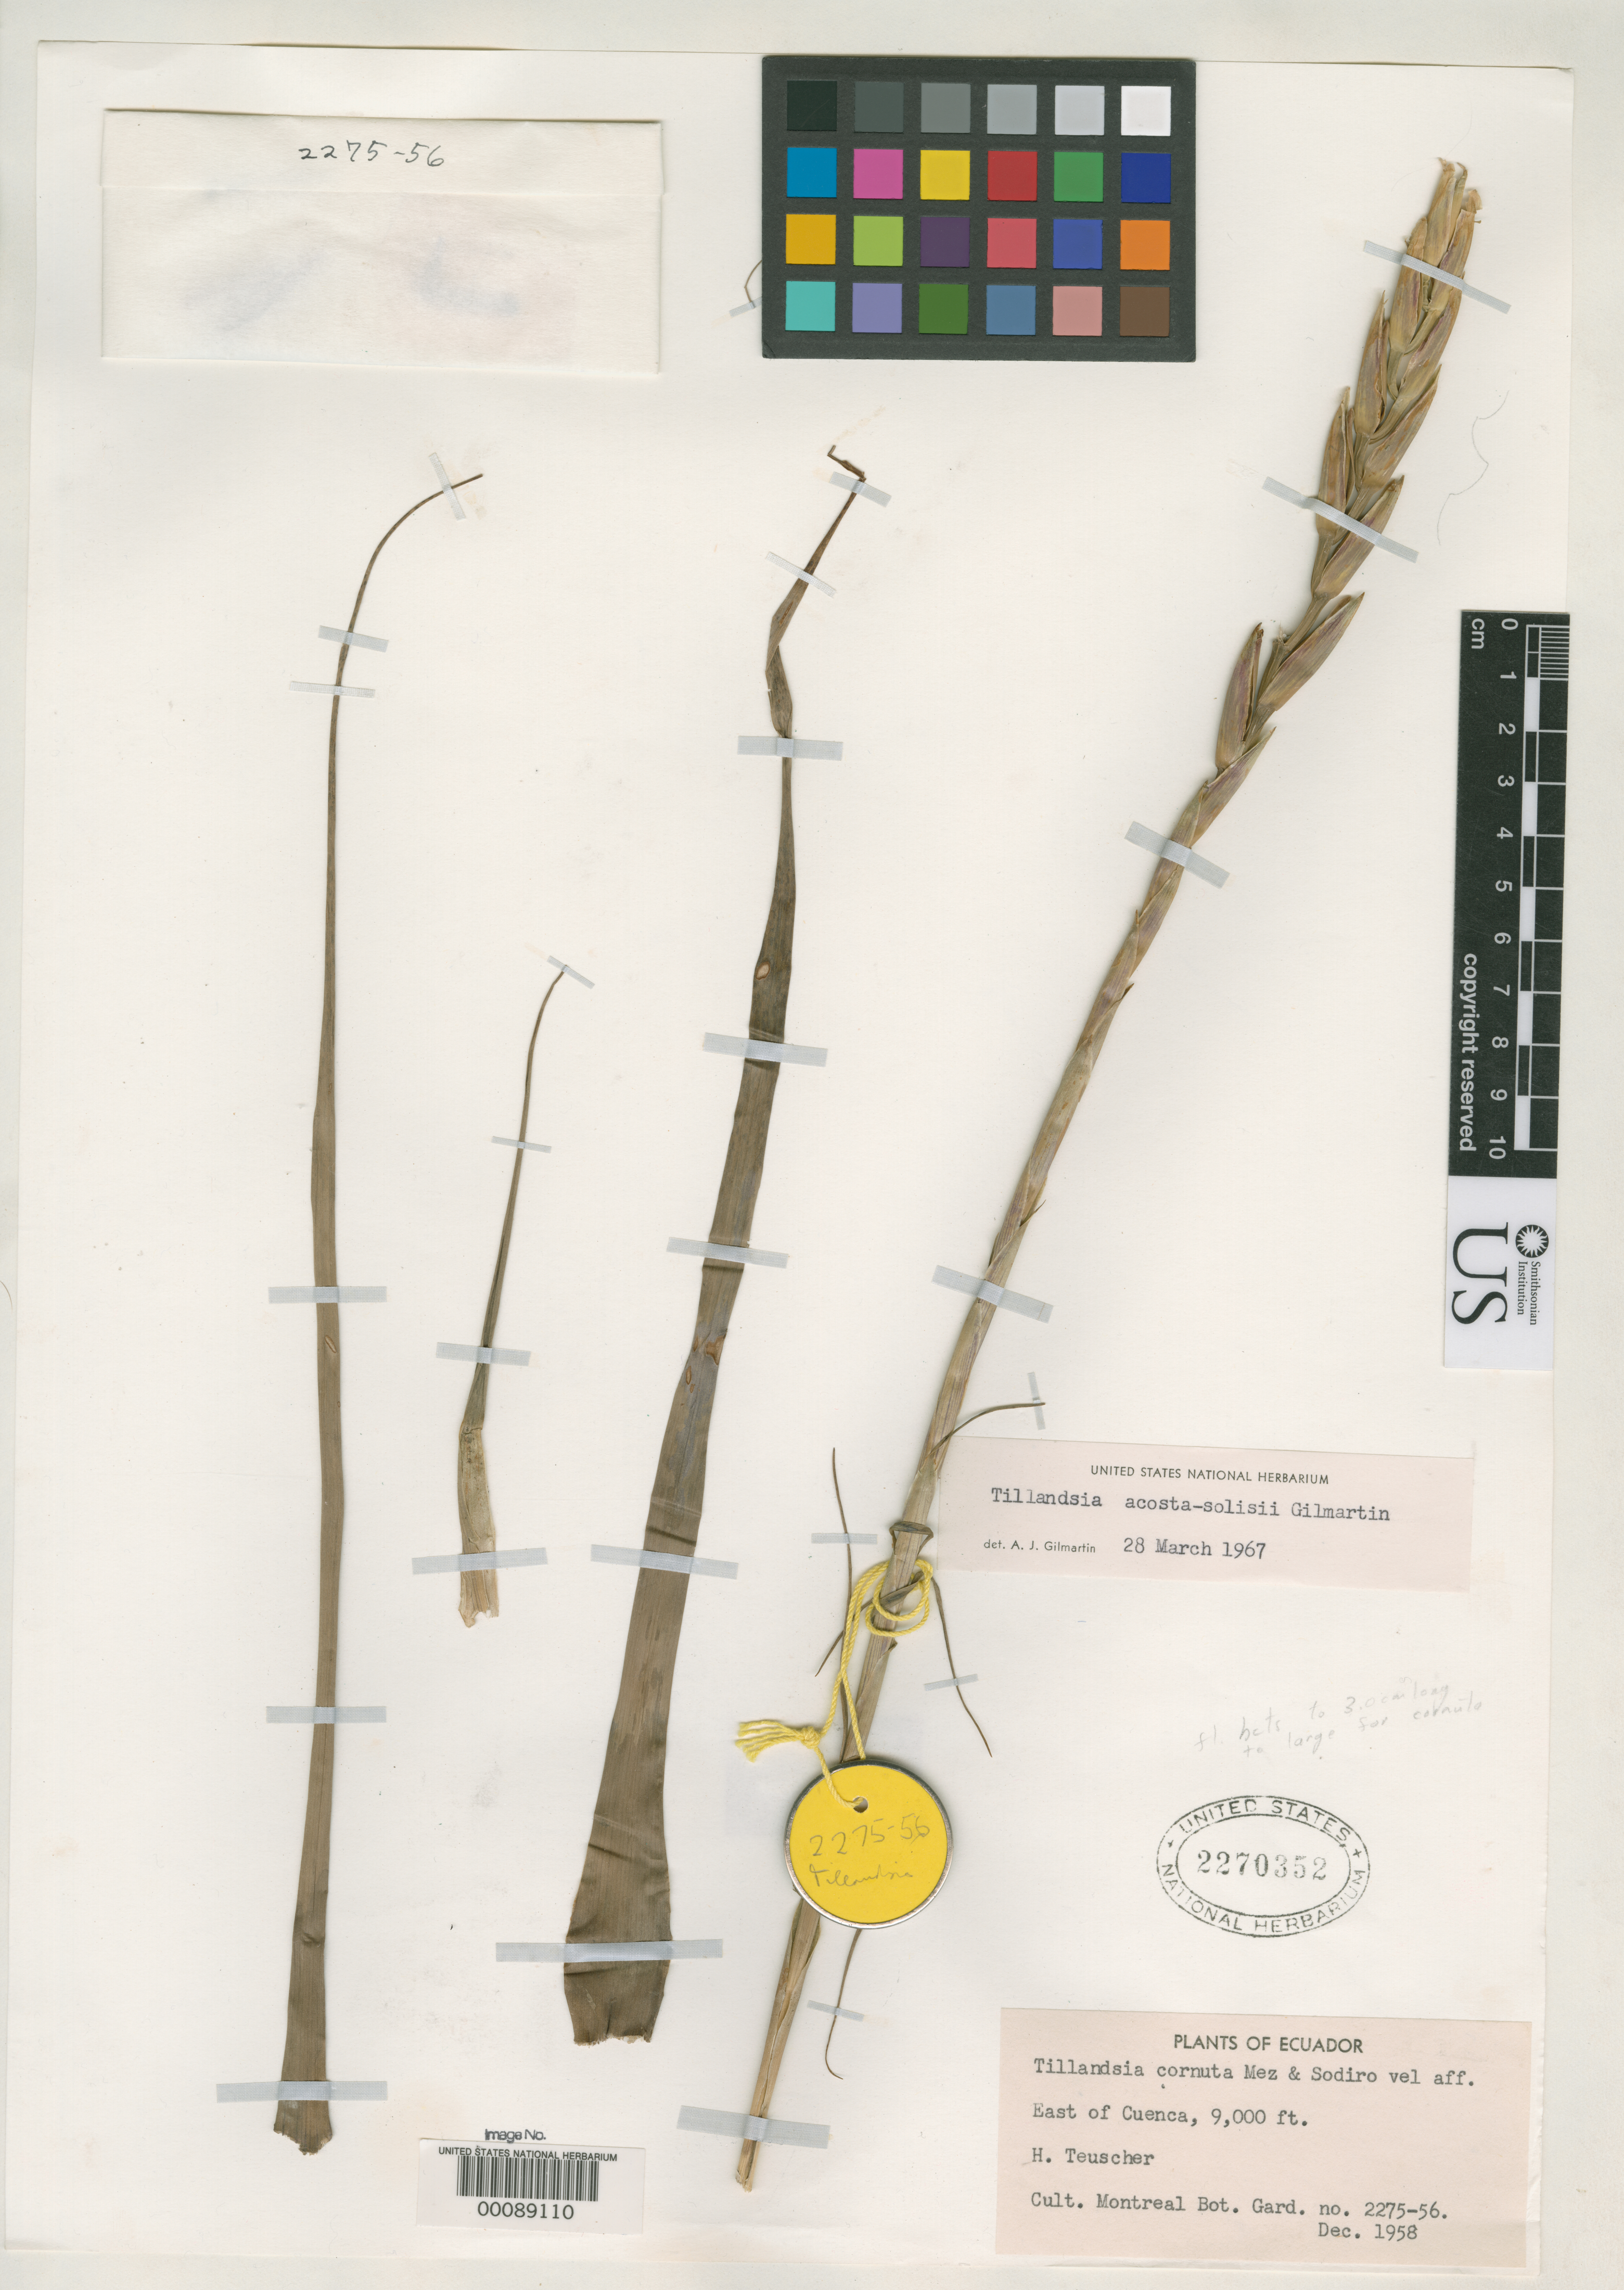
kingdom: Plantae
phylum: Tracheophyta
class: Liliopsida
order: Poales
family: Bromeliaceae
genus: Tillandsia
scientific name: Tillandsia acosta-solisii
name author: Gilmartin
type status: Holotype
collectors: H. Teuscher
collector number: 2275-56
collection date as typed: Dec 1958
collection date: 1958-12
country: Ecuador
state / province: Bolívar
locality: E of Cuenca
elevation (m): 2743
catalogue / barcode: US 2270352